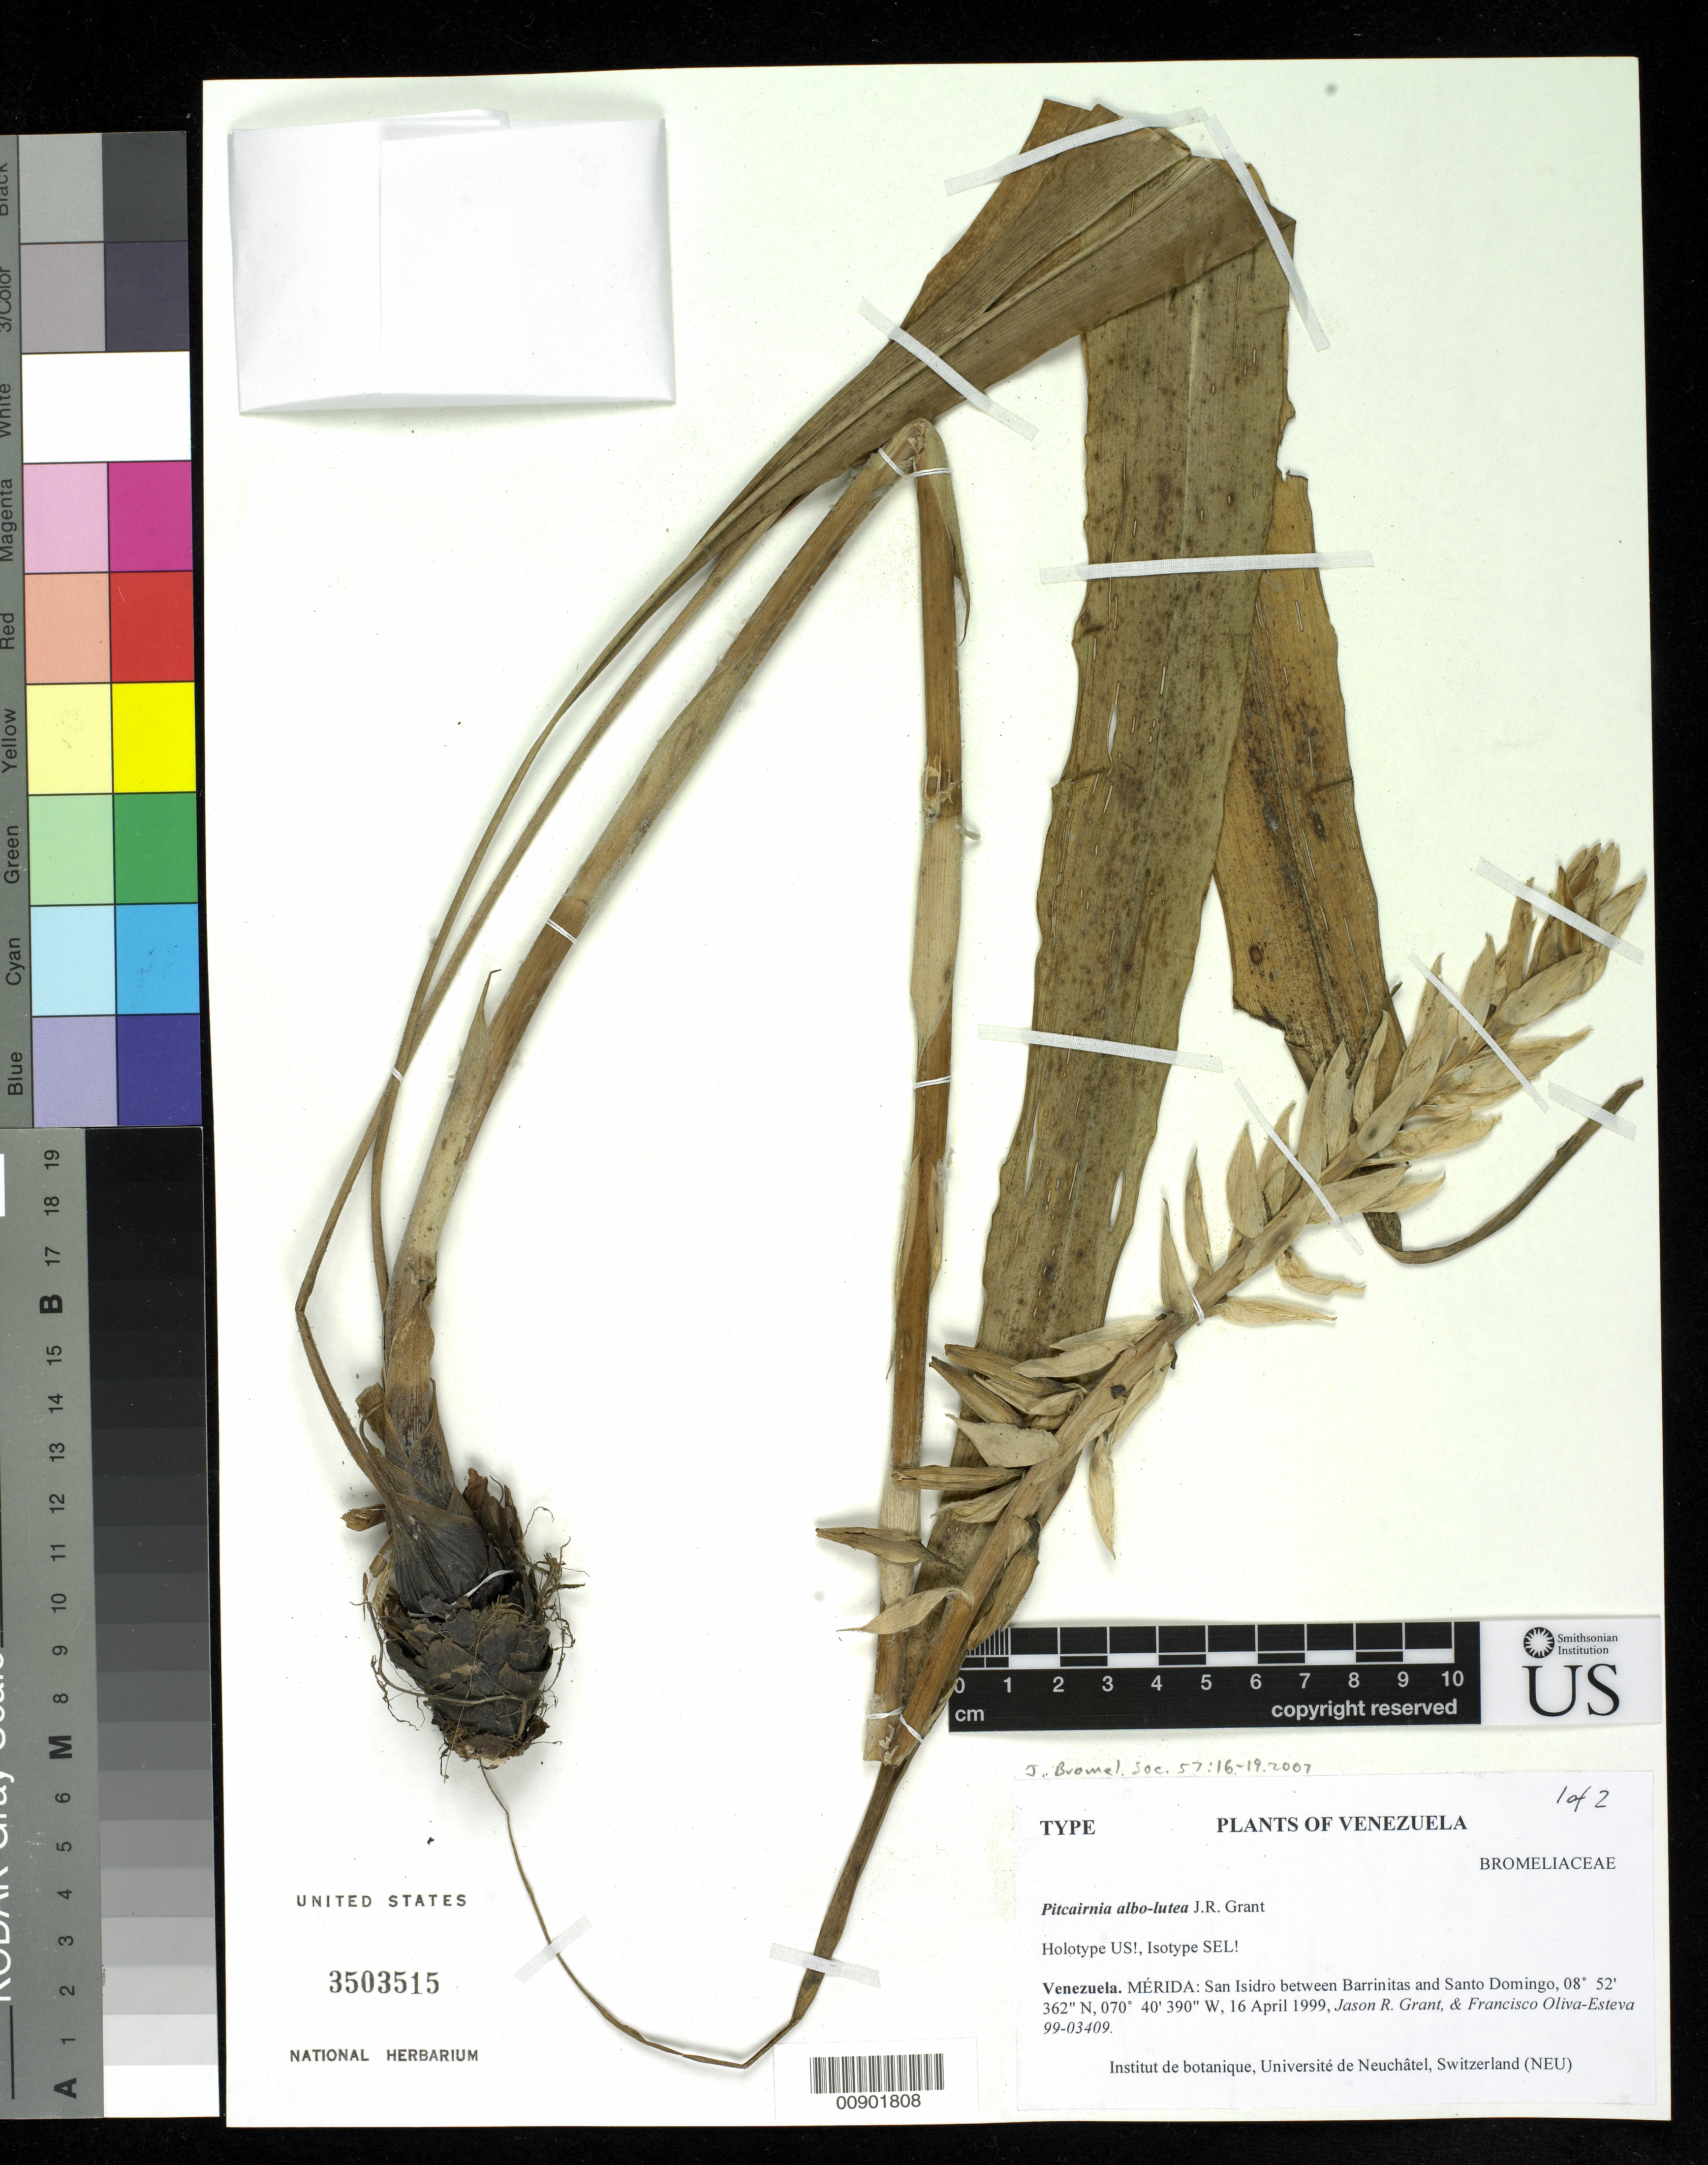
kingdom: Plantae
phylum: Tracheophyta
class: Liliopsida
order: Poales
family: Bromeliaceae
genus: Pitcairnia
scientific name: Pitcairnia albo-lutea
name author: J.R. Grant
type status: Holotype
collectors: J. R. Grant & F. Oliva-Esteva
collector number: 99-03409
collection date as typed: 16 Apr 1999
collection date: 1999-04-16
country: Venezuela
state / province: Mérida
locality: Mérida: San Isidro between Barrinitas and Santo Domingo.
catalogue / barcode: US 3503515